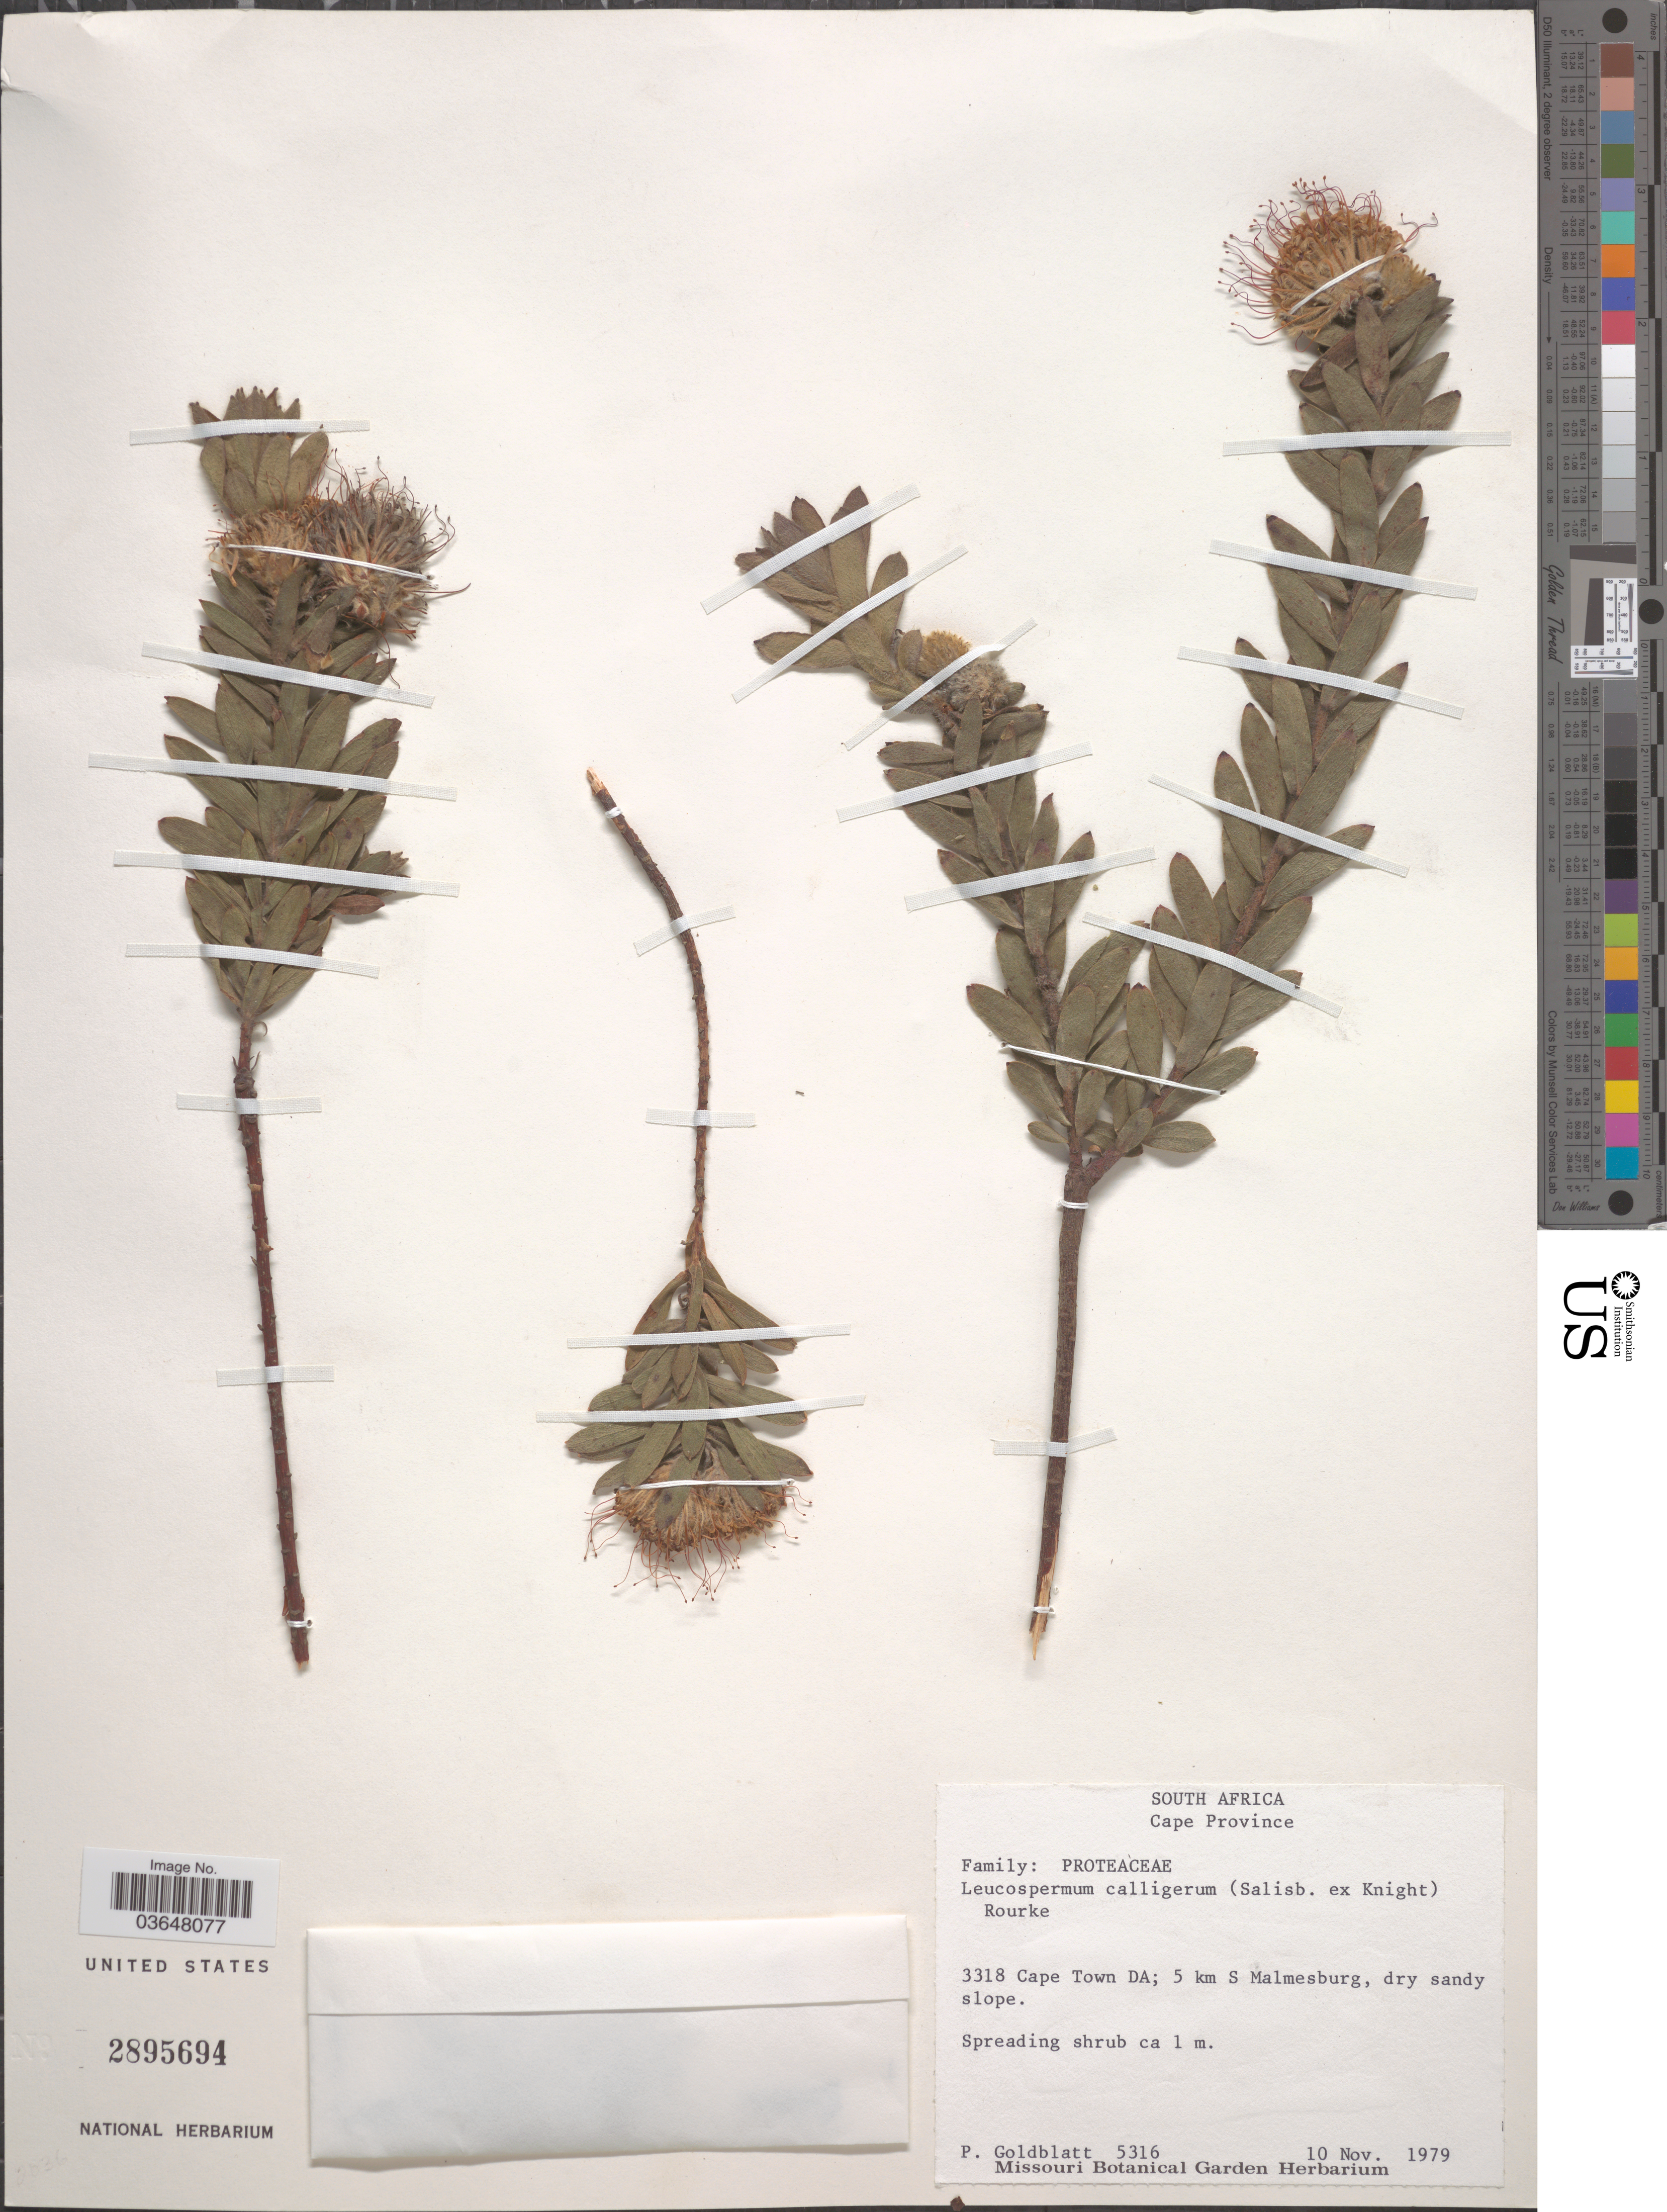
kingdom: Plantae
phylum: Tracheophyta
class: Magnoliopsida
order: Proteales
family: Proteaceae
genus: Leucospermum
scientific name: Leucospermum calligerum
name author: Rourke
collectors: P. Goldblatt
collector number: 5316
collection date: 1979-11-10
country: South Africa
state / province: Western Cape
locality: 3318 Cape Town DA; 5 km S Malmesburg.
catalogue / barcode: US 2895694